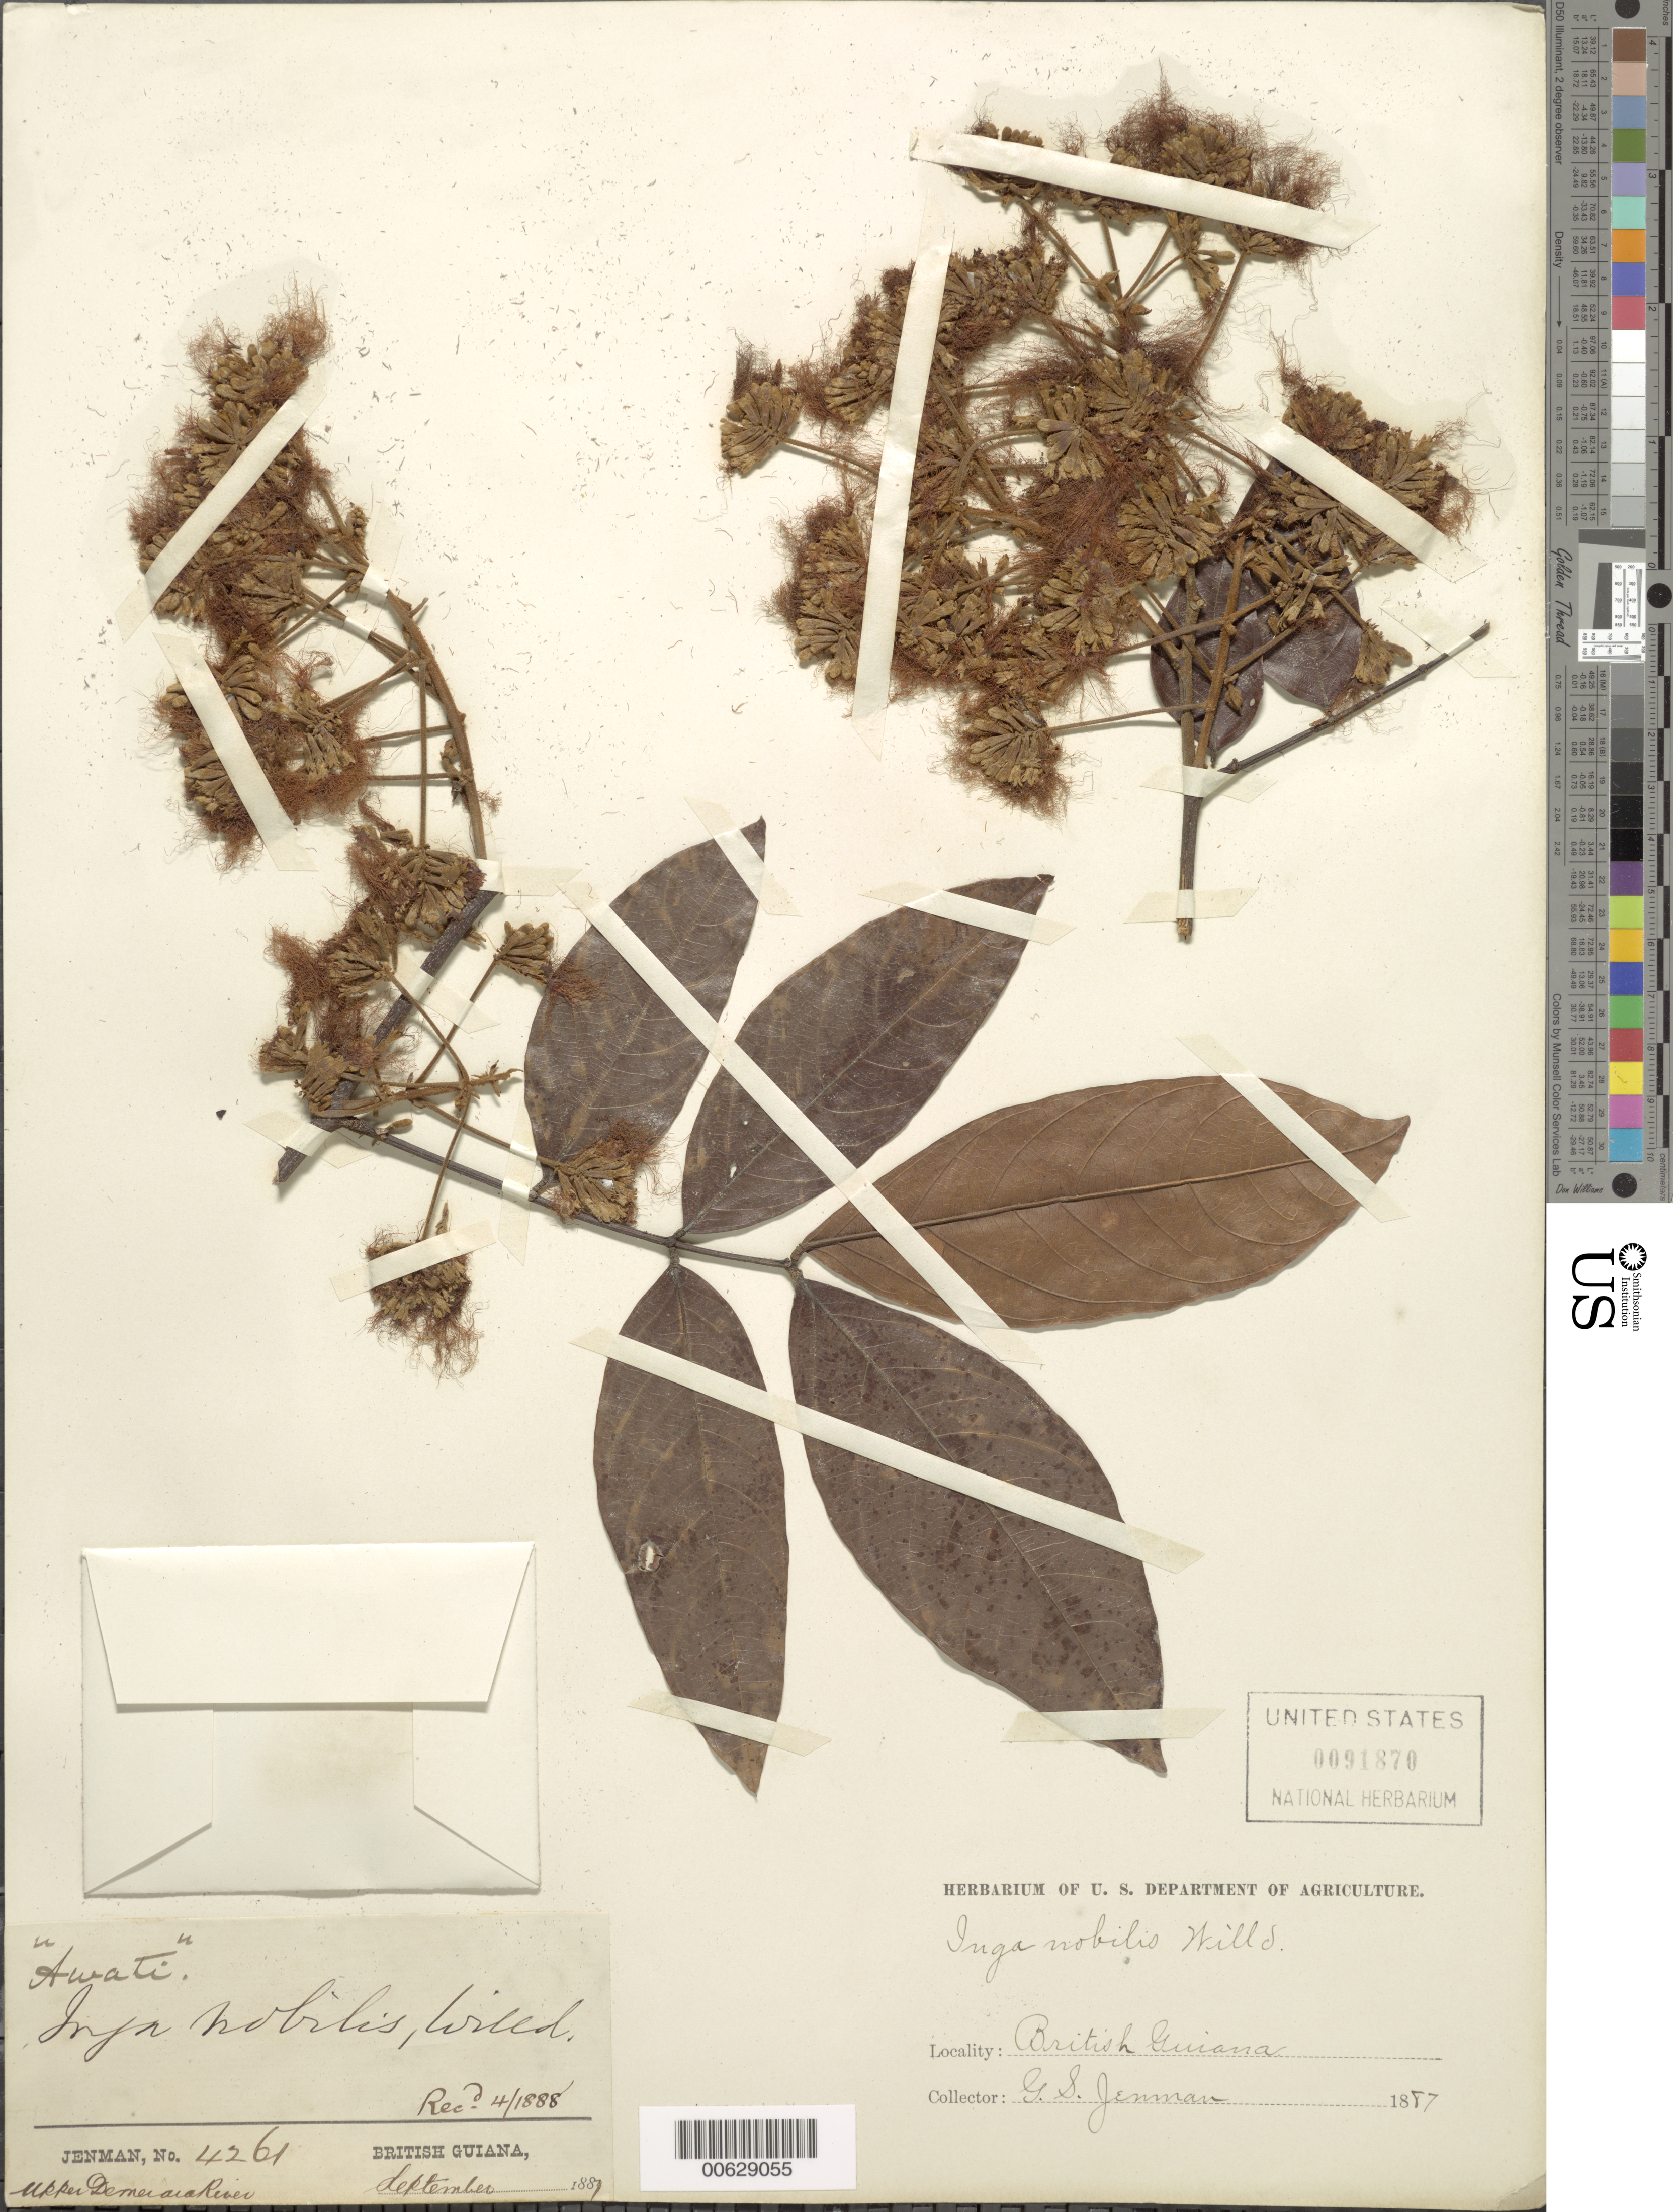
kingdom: Plantae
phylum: Tracheophyta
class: Magnoliopsida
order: Fabales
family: Fabaceae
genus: Inga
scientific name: Inga nobilis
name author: Willd.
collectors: G. S. Jenman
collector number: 4261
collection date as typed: September 1887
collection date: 1887-09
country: Guyana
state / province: U. Demerara-Berbice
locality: Upper Demerara River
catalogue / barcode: US 91870